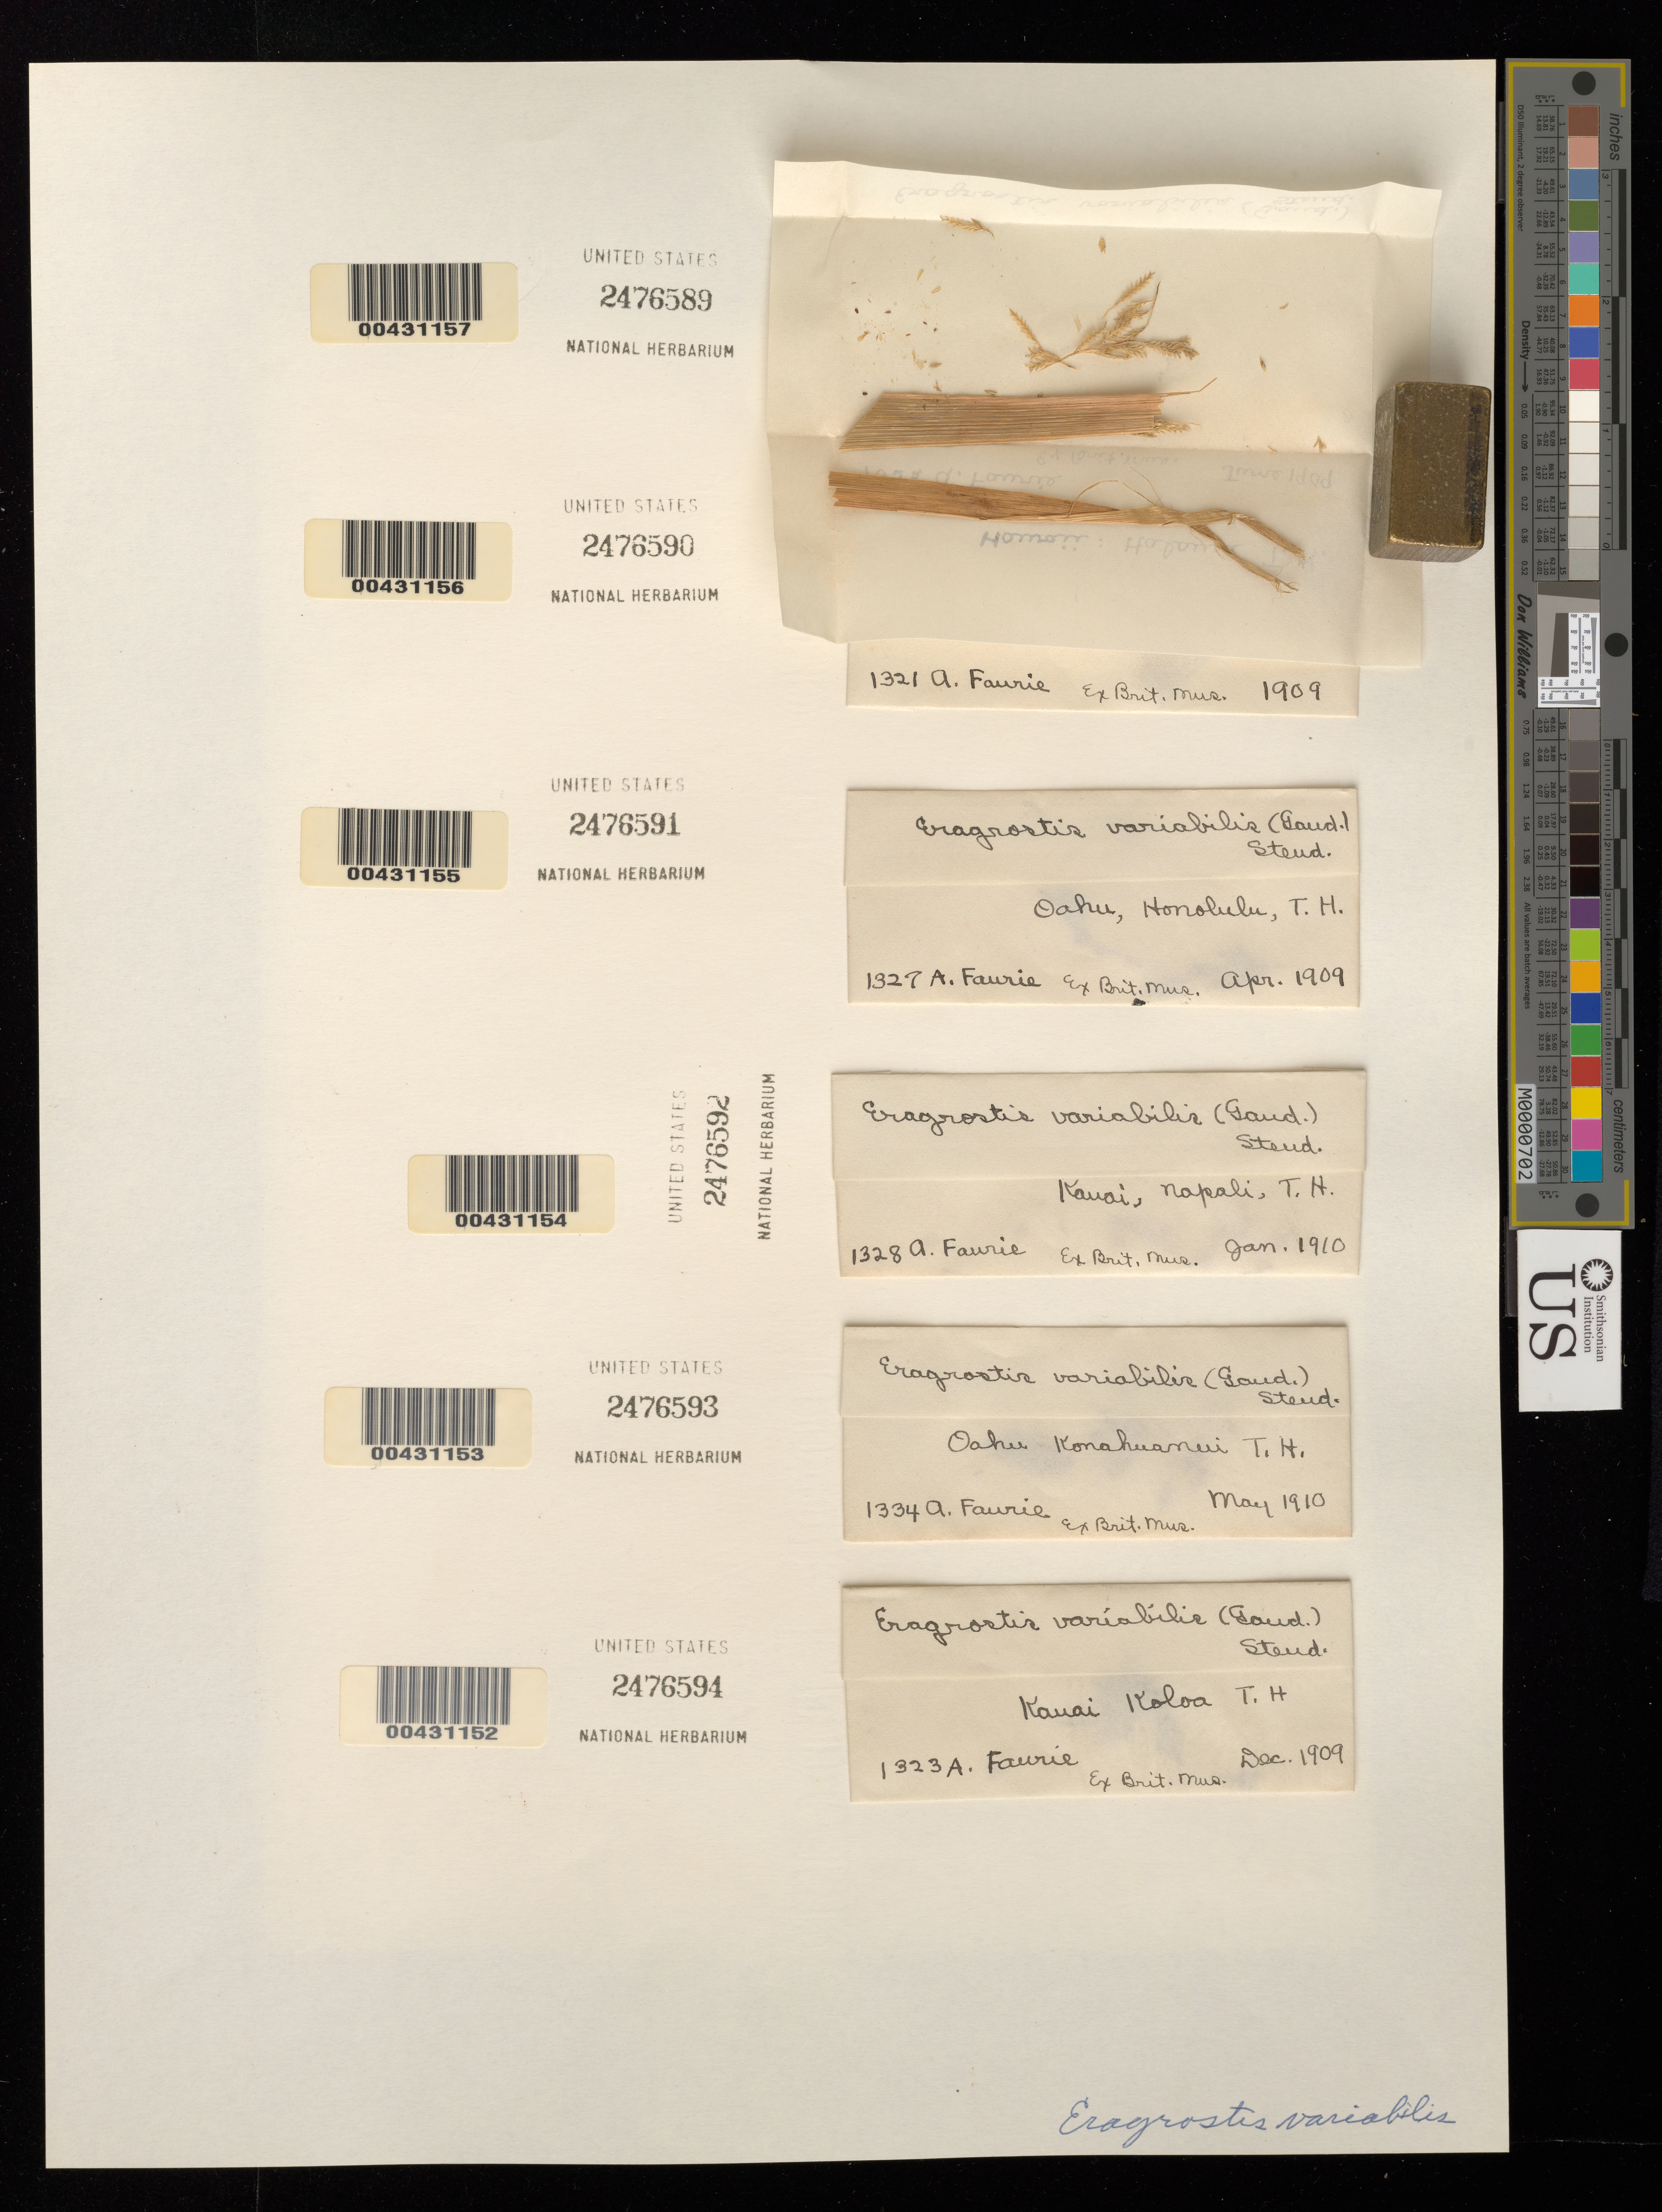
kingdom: Plantae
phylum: Tracheophyta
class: Liliopsida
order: Poales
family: Poaceae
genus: Eragrostis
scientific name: Eragrostis variabilis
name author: (Gaudich.) Steud.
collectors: A. Faurie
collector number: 1322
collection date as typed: Jun 1909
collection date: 1909-06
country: United States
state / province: Hawaii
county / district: Hawaii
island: Hawaii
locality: Halawa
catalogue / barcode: US 2476589